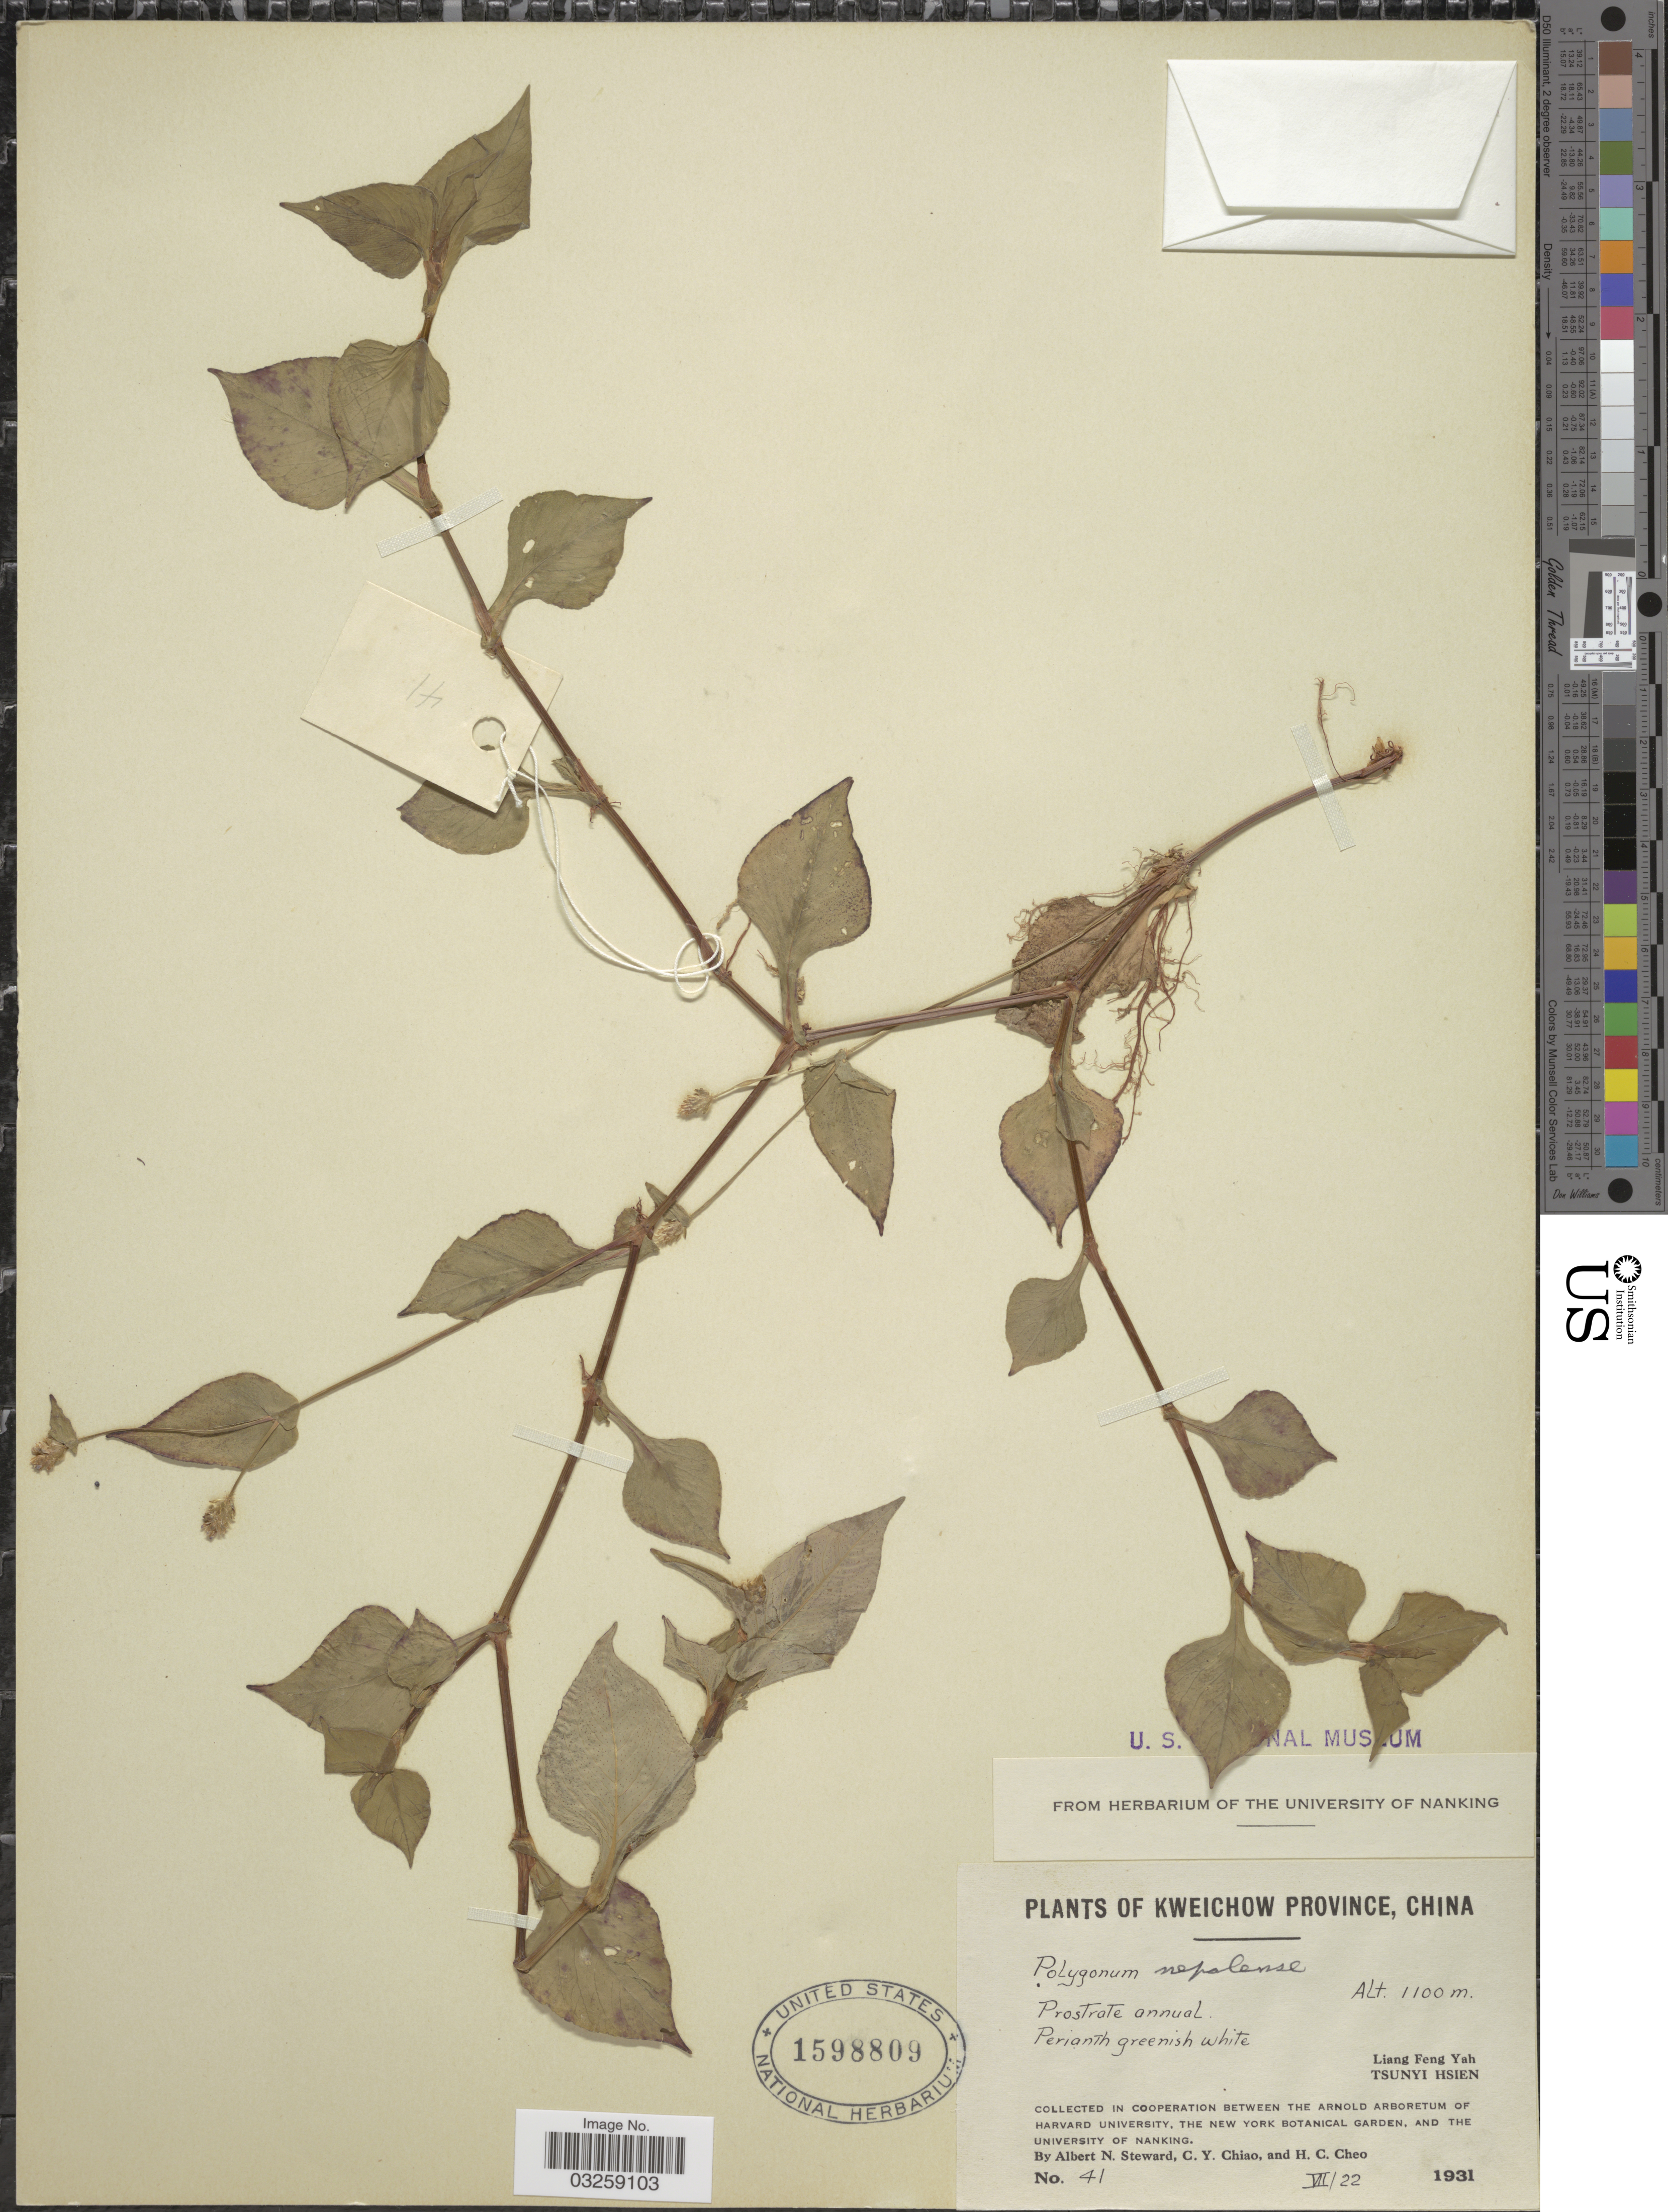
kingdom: Plantae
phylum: Tracheophyta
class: Magnoliopsida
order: Caryophyllales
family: Polygonaceae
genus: Polygonum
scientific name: Polygonum nepalense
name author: Meisn.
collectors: A. N. Steward, C. Y. Chiao & H. Cheo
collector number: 41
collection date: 1931-07-22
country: China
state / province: Guizhou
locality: Kweichow Province. Liang Feng Yah. Tsunyi Hsien.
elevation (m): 1100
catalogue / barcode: US 1598809